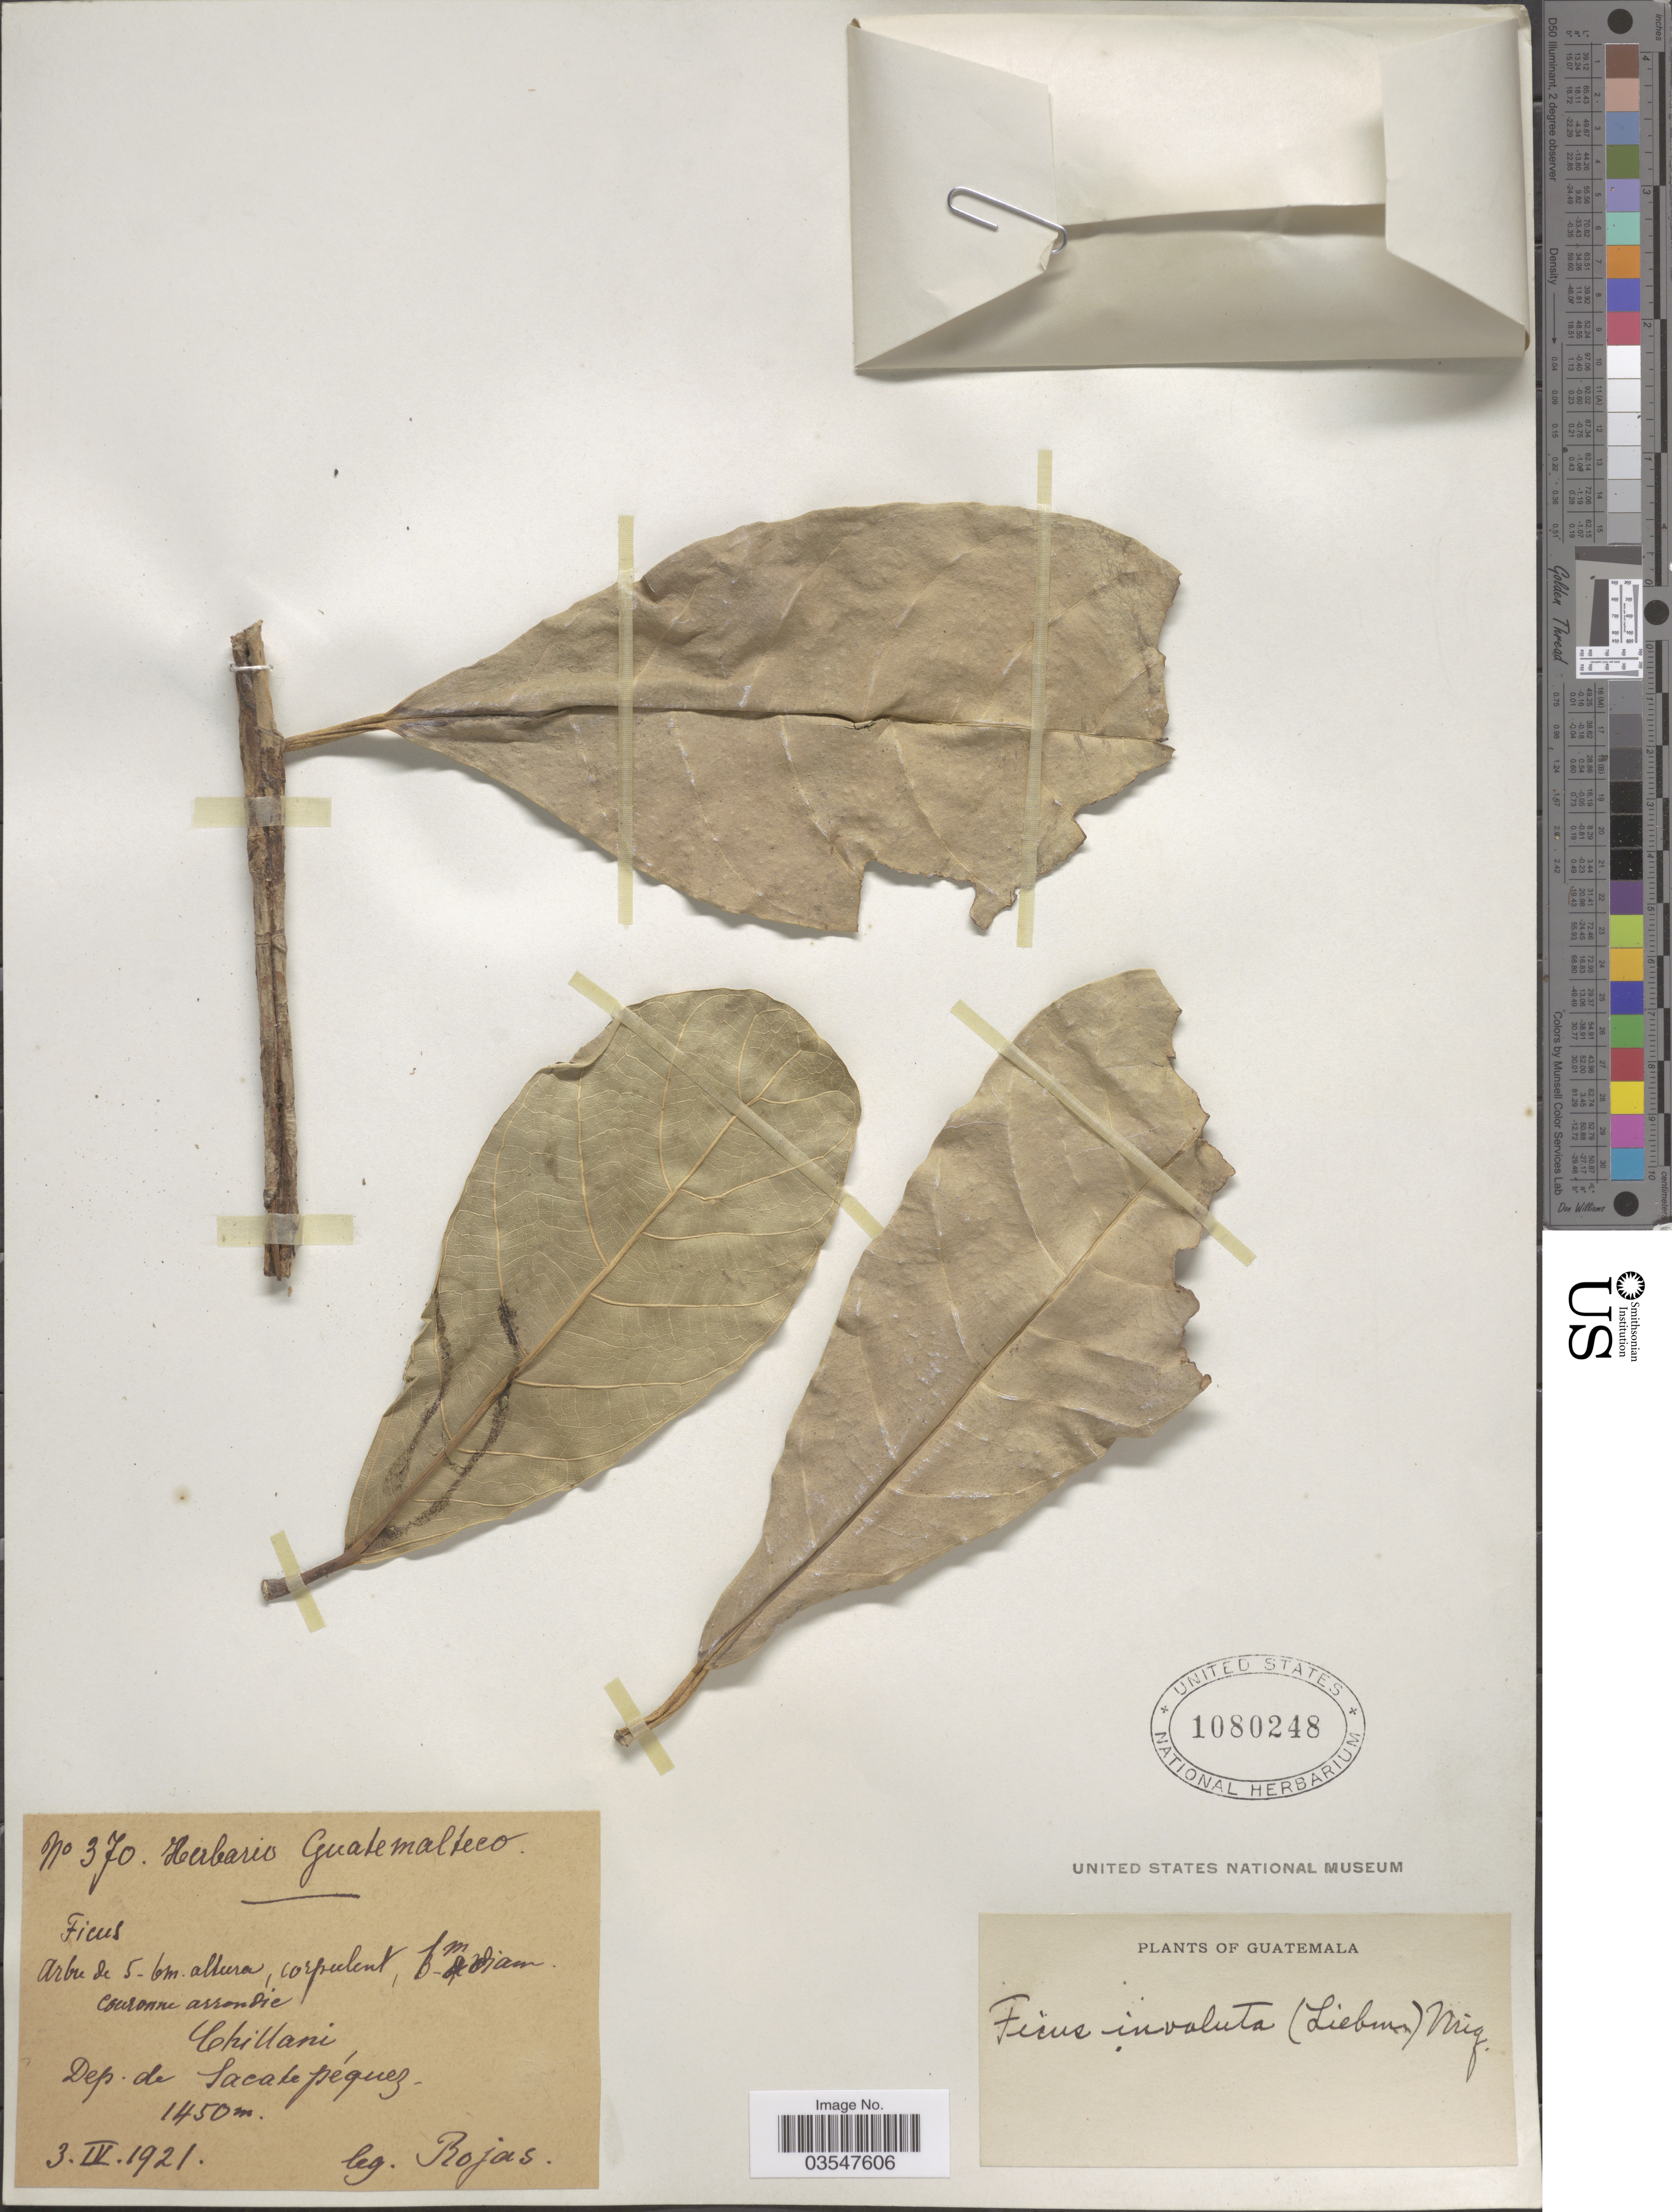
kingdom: Plantae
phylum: Tracheophyta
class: Magnoliopsida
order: Rosales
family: Moraceae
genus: Ficus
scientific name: Ficus obtusifolia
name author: Kunth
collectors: Rojas, --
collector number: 370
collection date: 1921-04-03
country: Guatemala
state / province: Sacatepequez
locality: Chillani, Dep. de Sacatepéquez.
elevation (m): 1450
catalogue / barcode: US 1080248